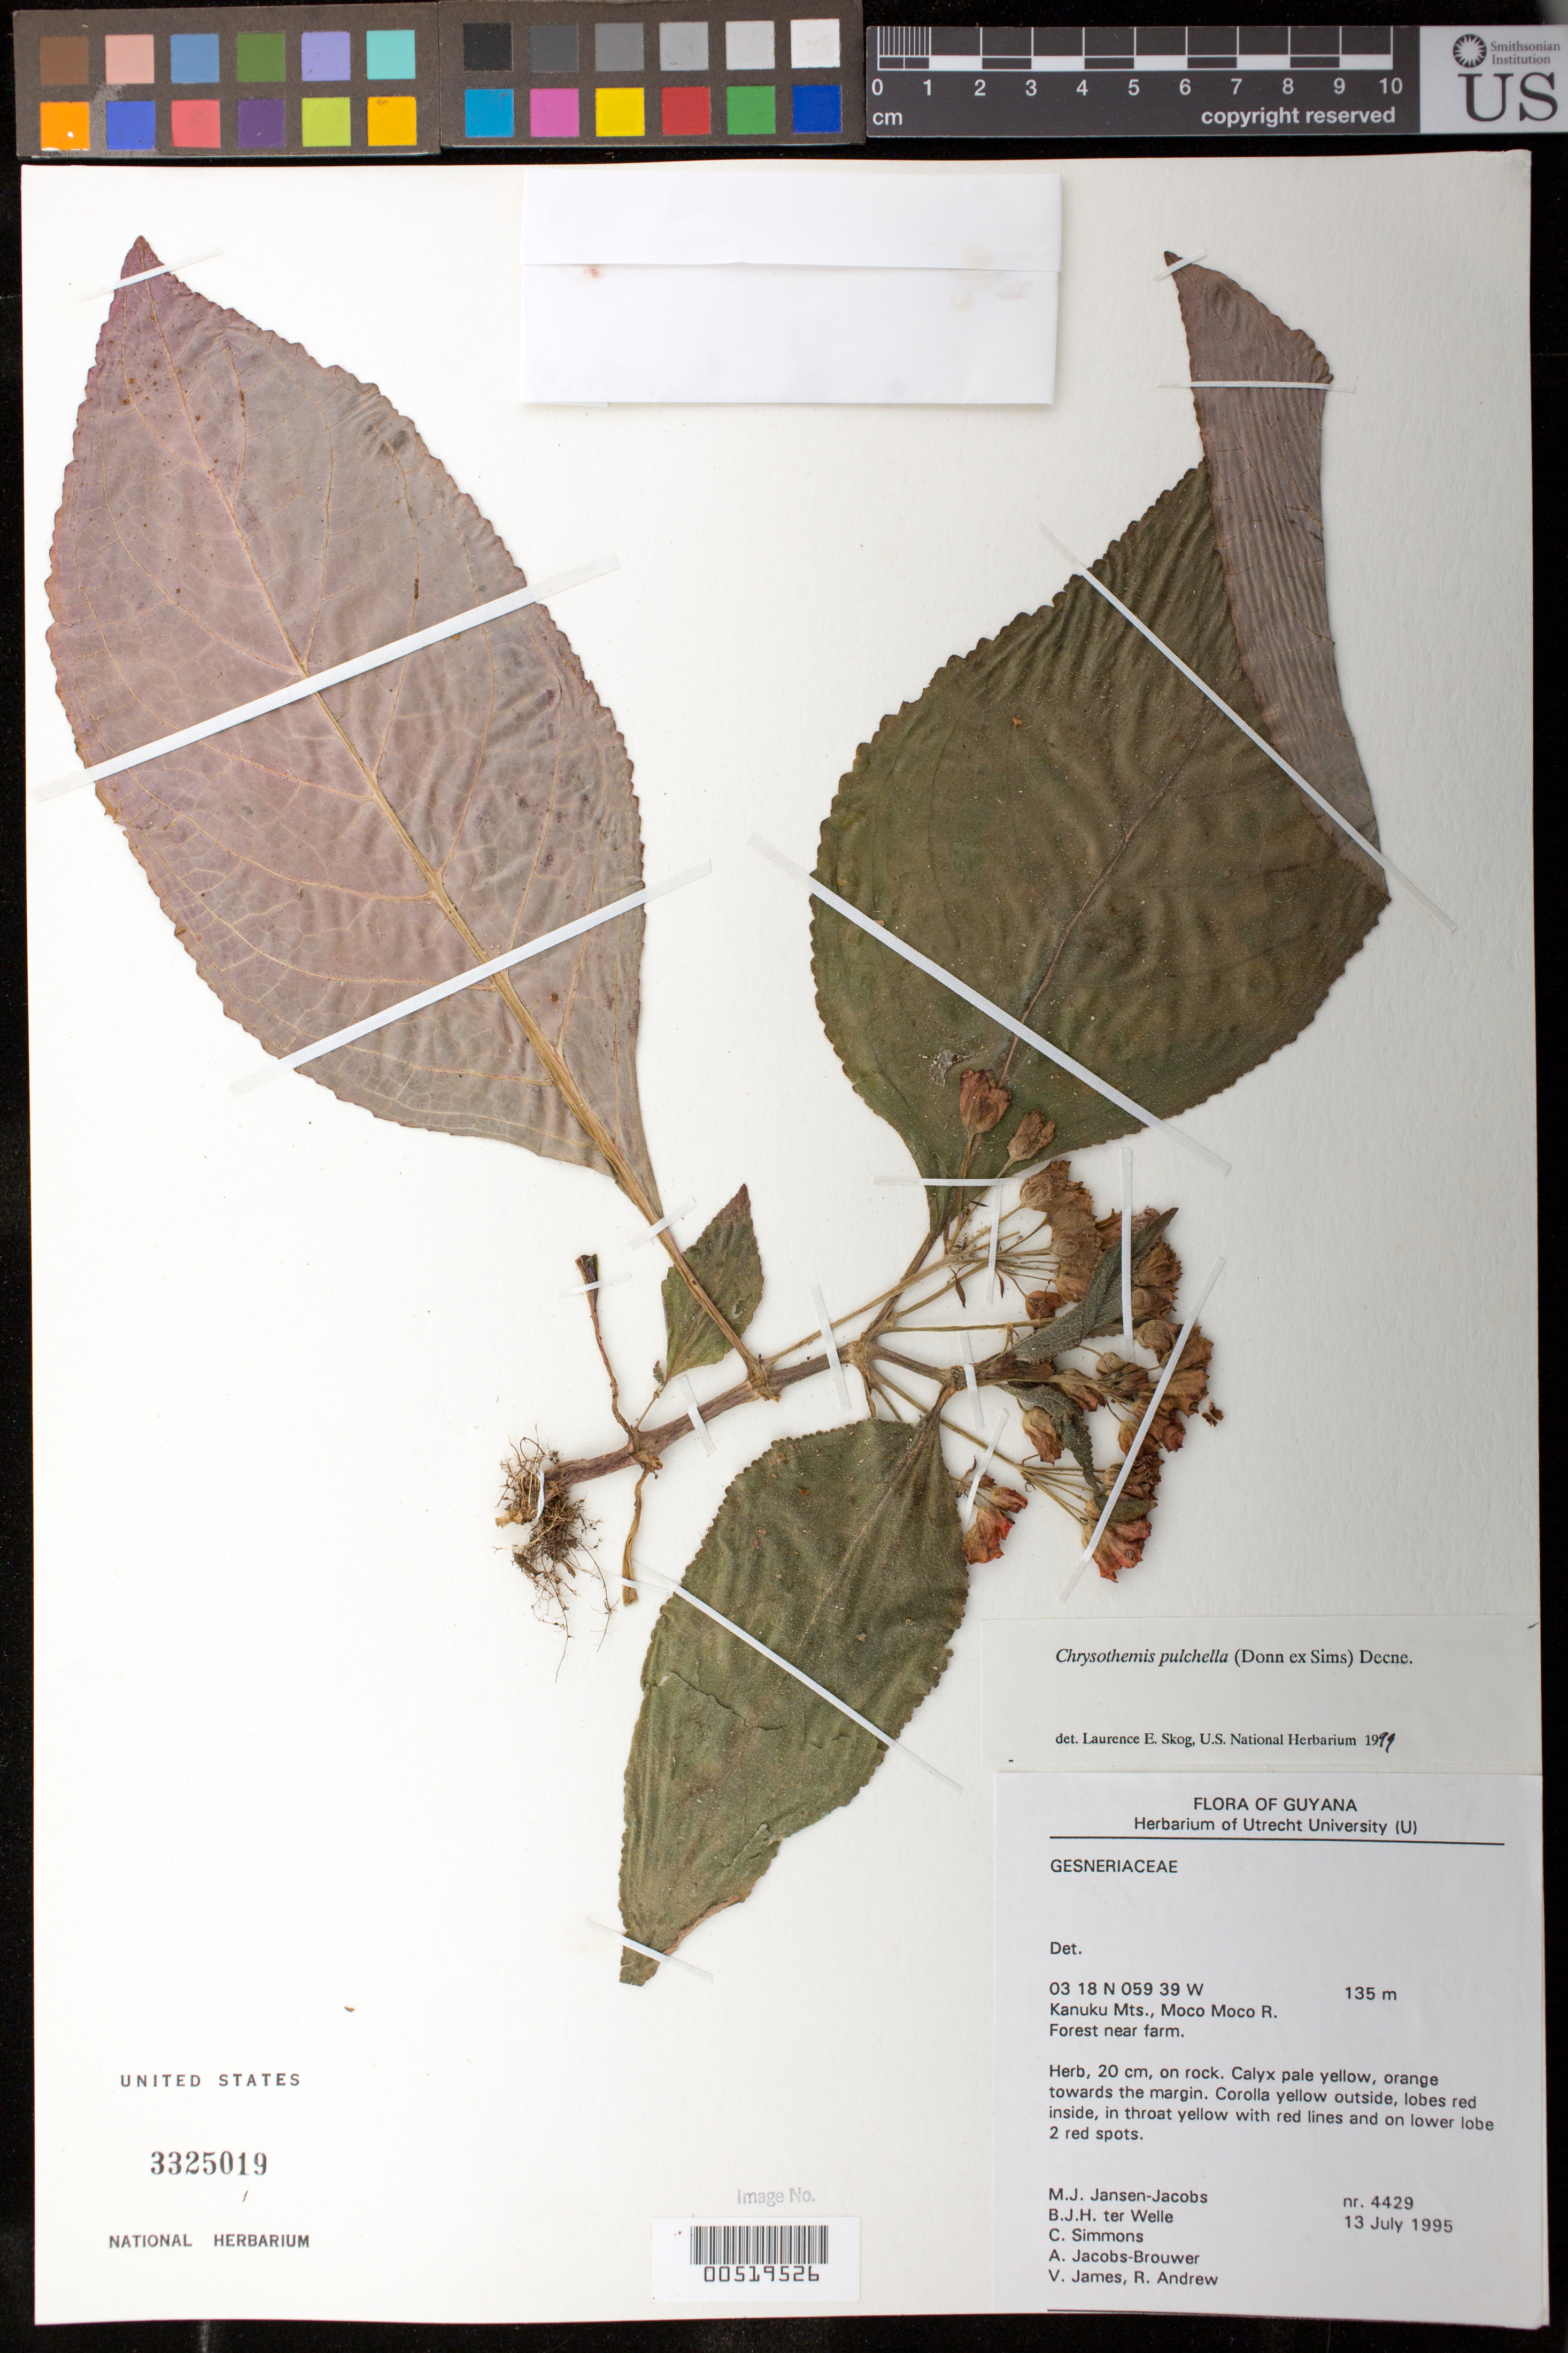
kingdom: Plantae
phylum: Tracheophyta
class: Magnoliopsida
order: Lamiales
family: Gesneriaceae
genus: Chrysothemis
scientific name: Chrysothemis pulchella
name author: (Donn ex Sims) Decne.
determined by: Skog, Laurence E.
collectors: M. J. Jansen-Jacobs, B. Welle, C. Simmons, A. Jacobs-Brouwer, V. James & R. Andrew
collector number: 4429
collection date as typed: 13 Jul 1995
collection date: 1995-07-13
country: Guyana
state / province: U. Takutu-U. Essequibo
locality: Kanuku Mts., Moco Moco R.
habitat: Forest near farm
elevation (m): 135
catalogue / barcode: US 3325019